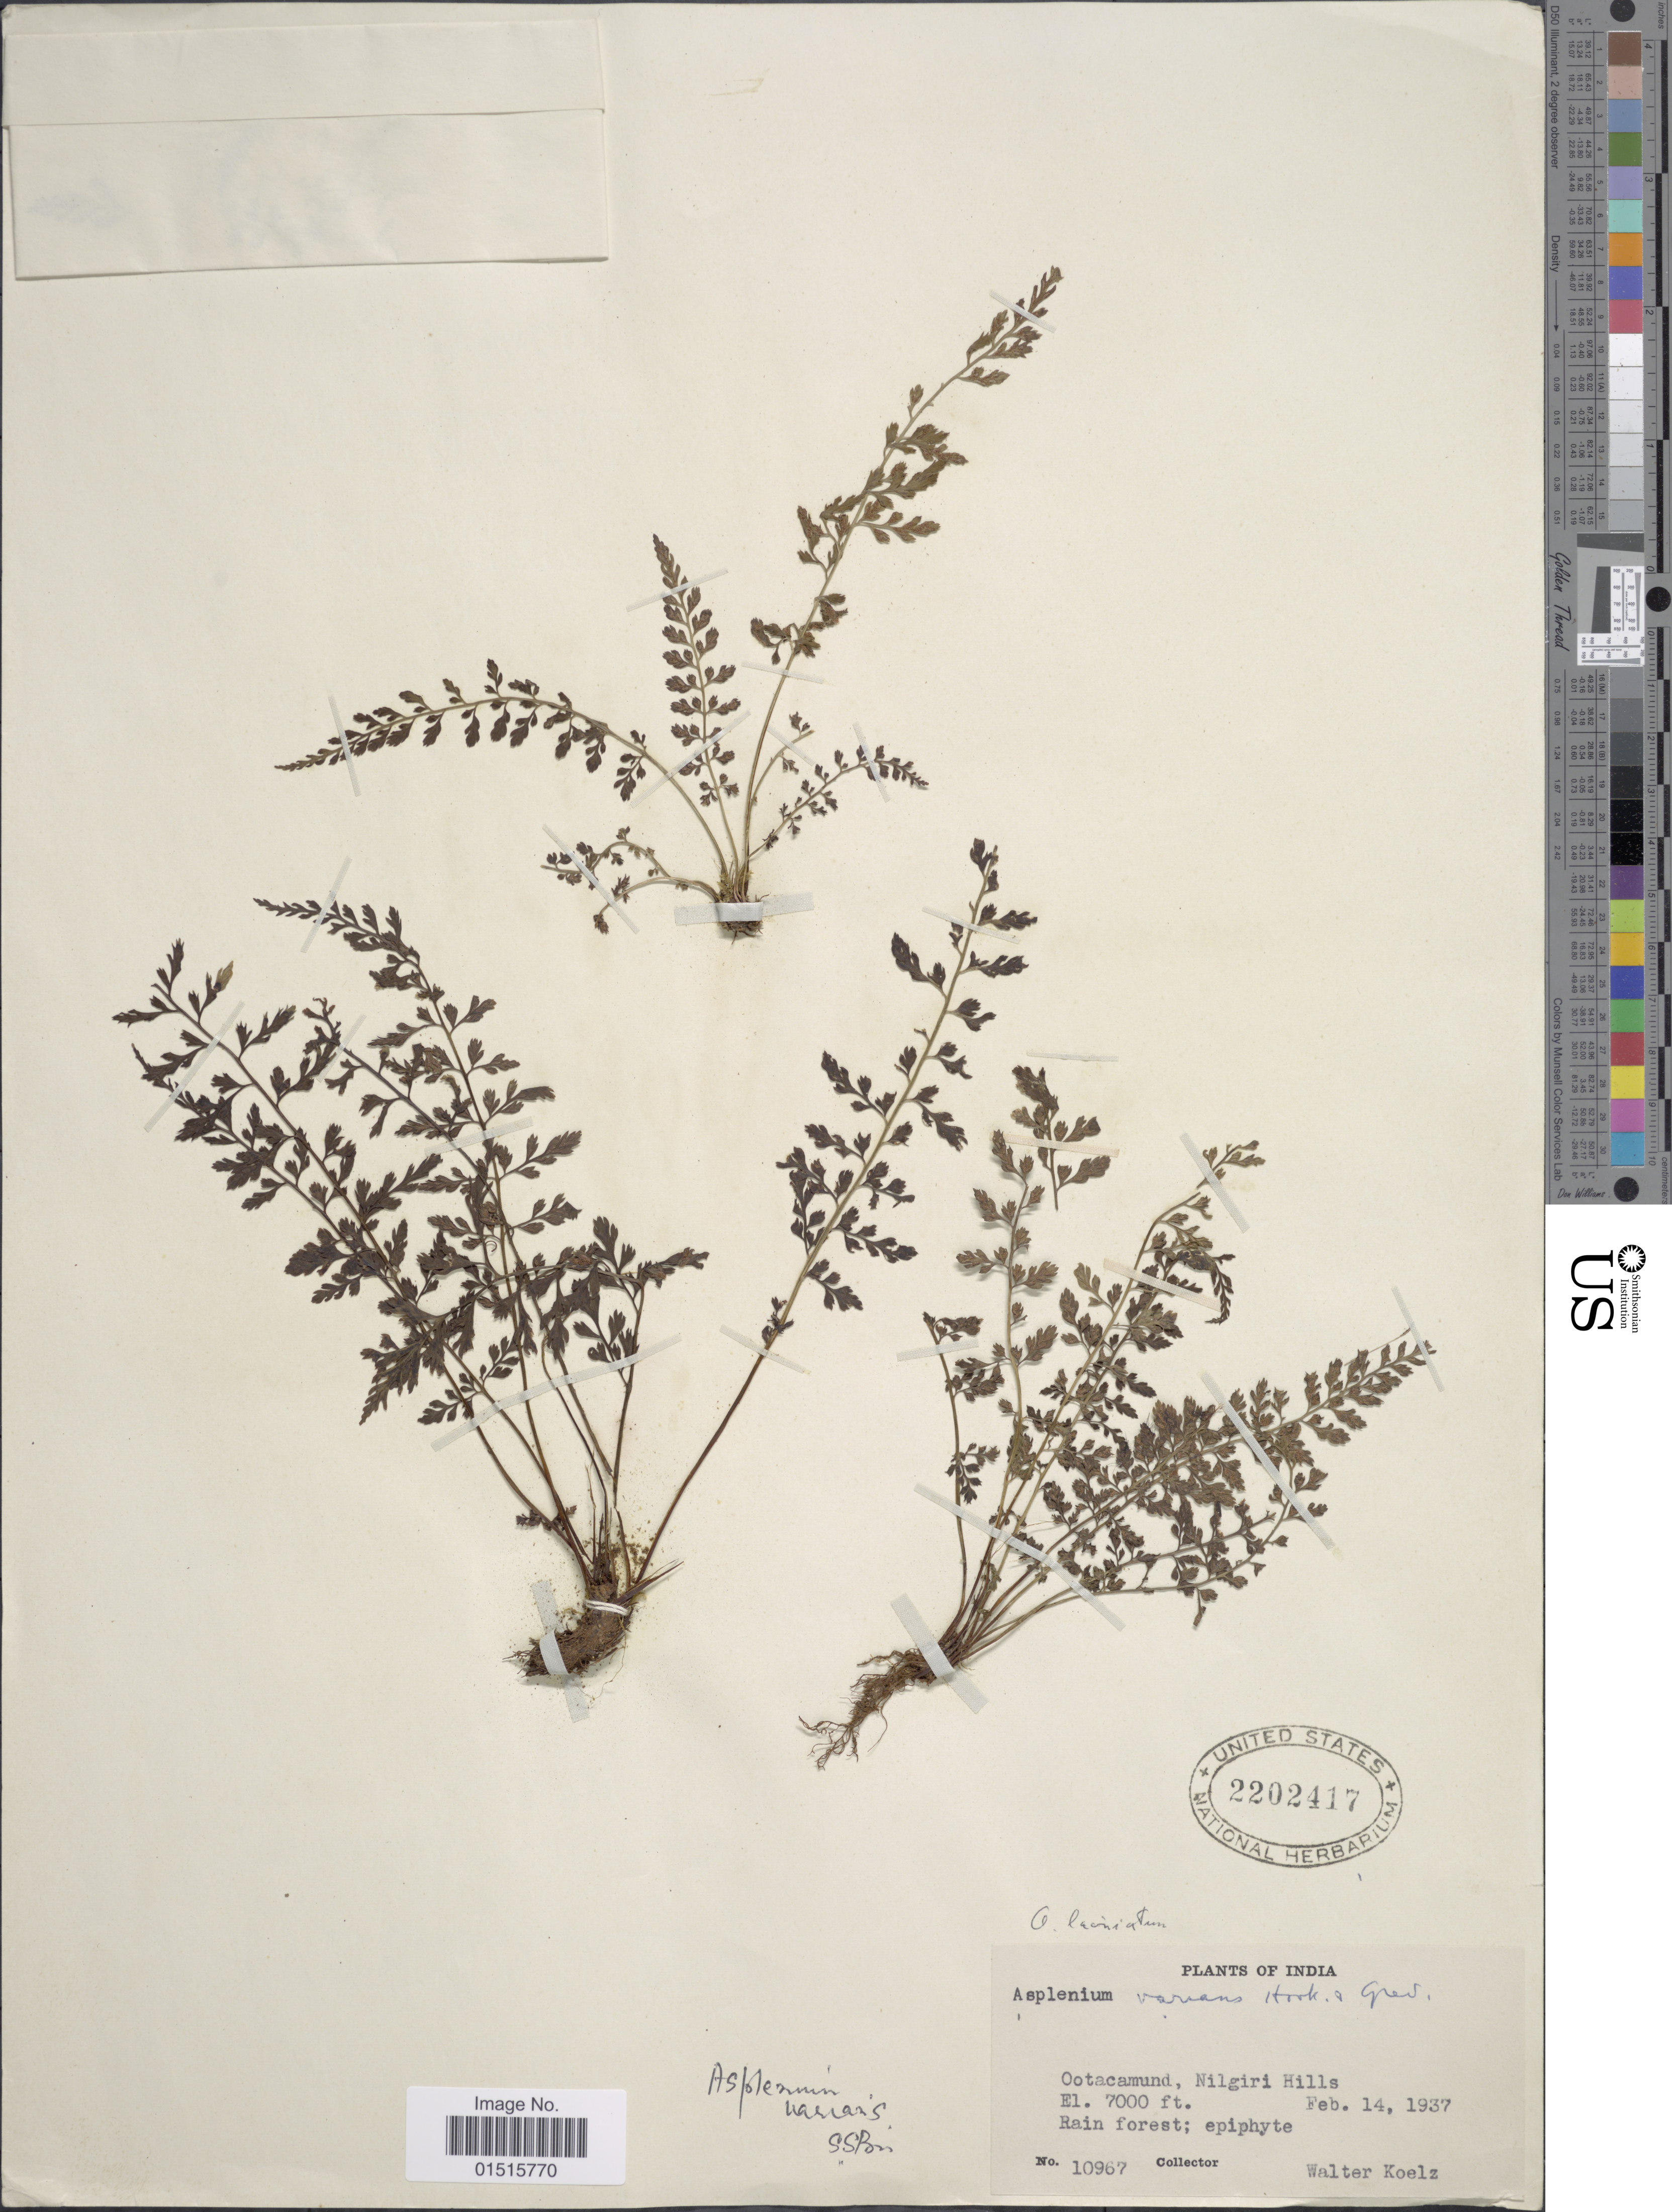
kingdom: Plantae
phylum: Tracheophyta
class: Polypodiopsida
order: Polypodiales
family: Aspleniaceae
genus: Asplenium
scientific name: Asplenium varians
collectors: W. N. Koelz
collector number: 10967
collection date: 1937-02-14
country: India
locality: Ooctacamund, Niglgiri Hills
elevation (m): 2134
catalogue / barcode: US 2202417